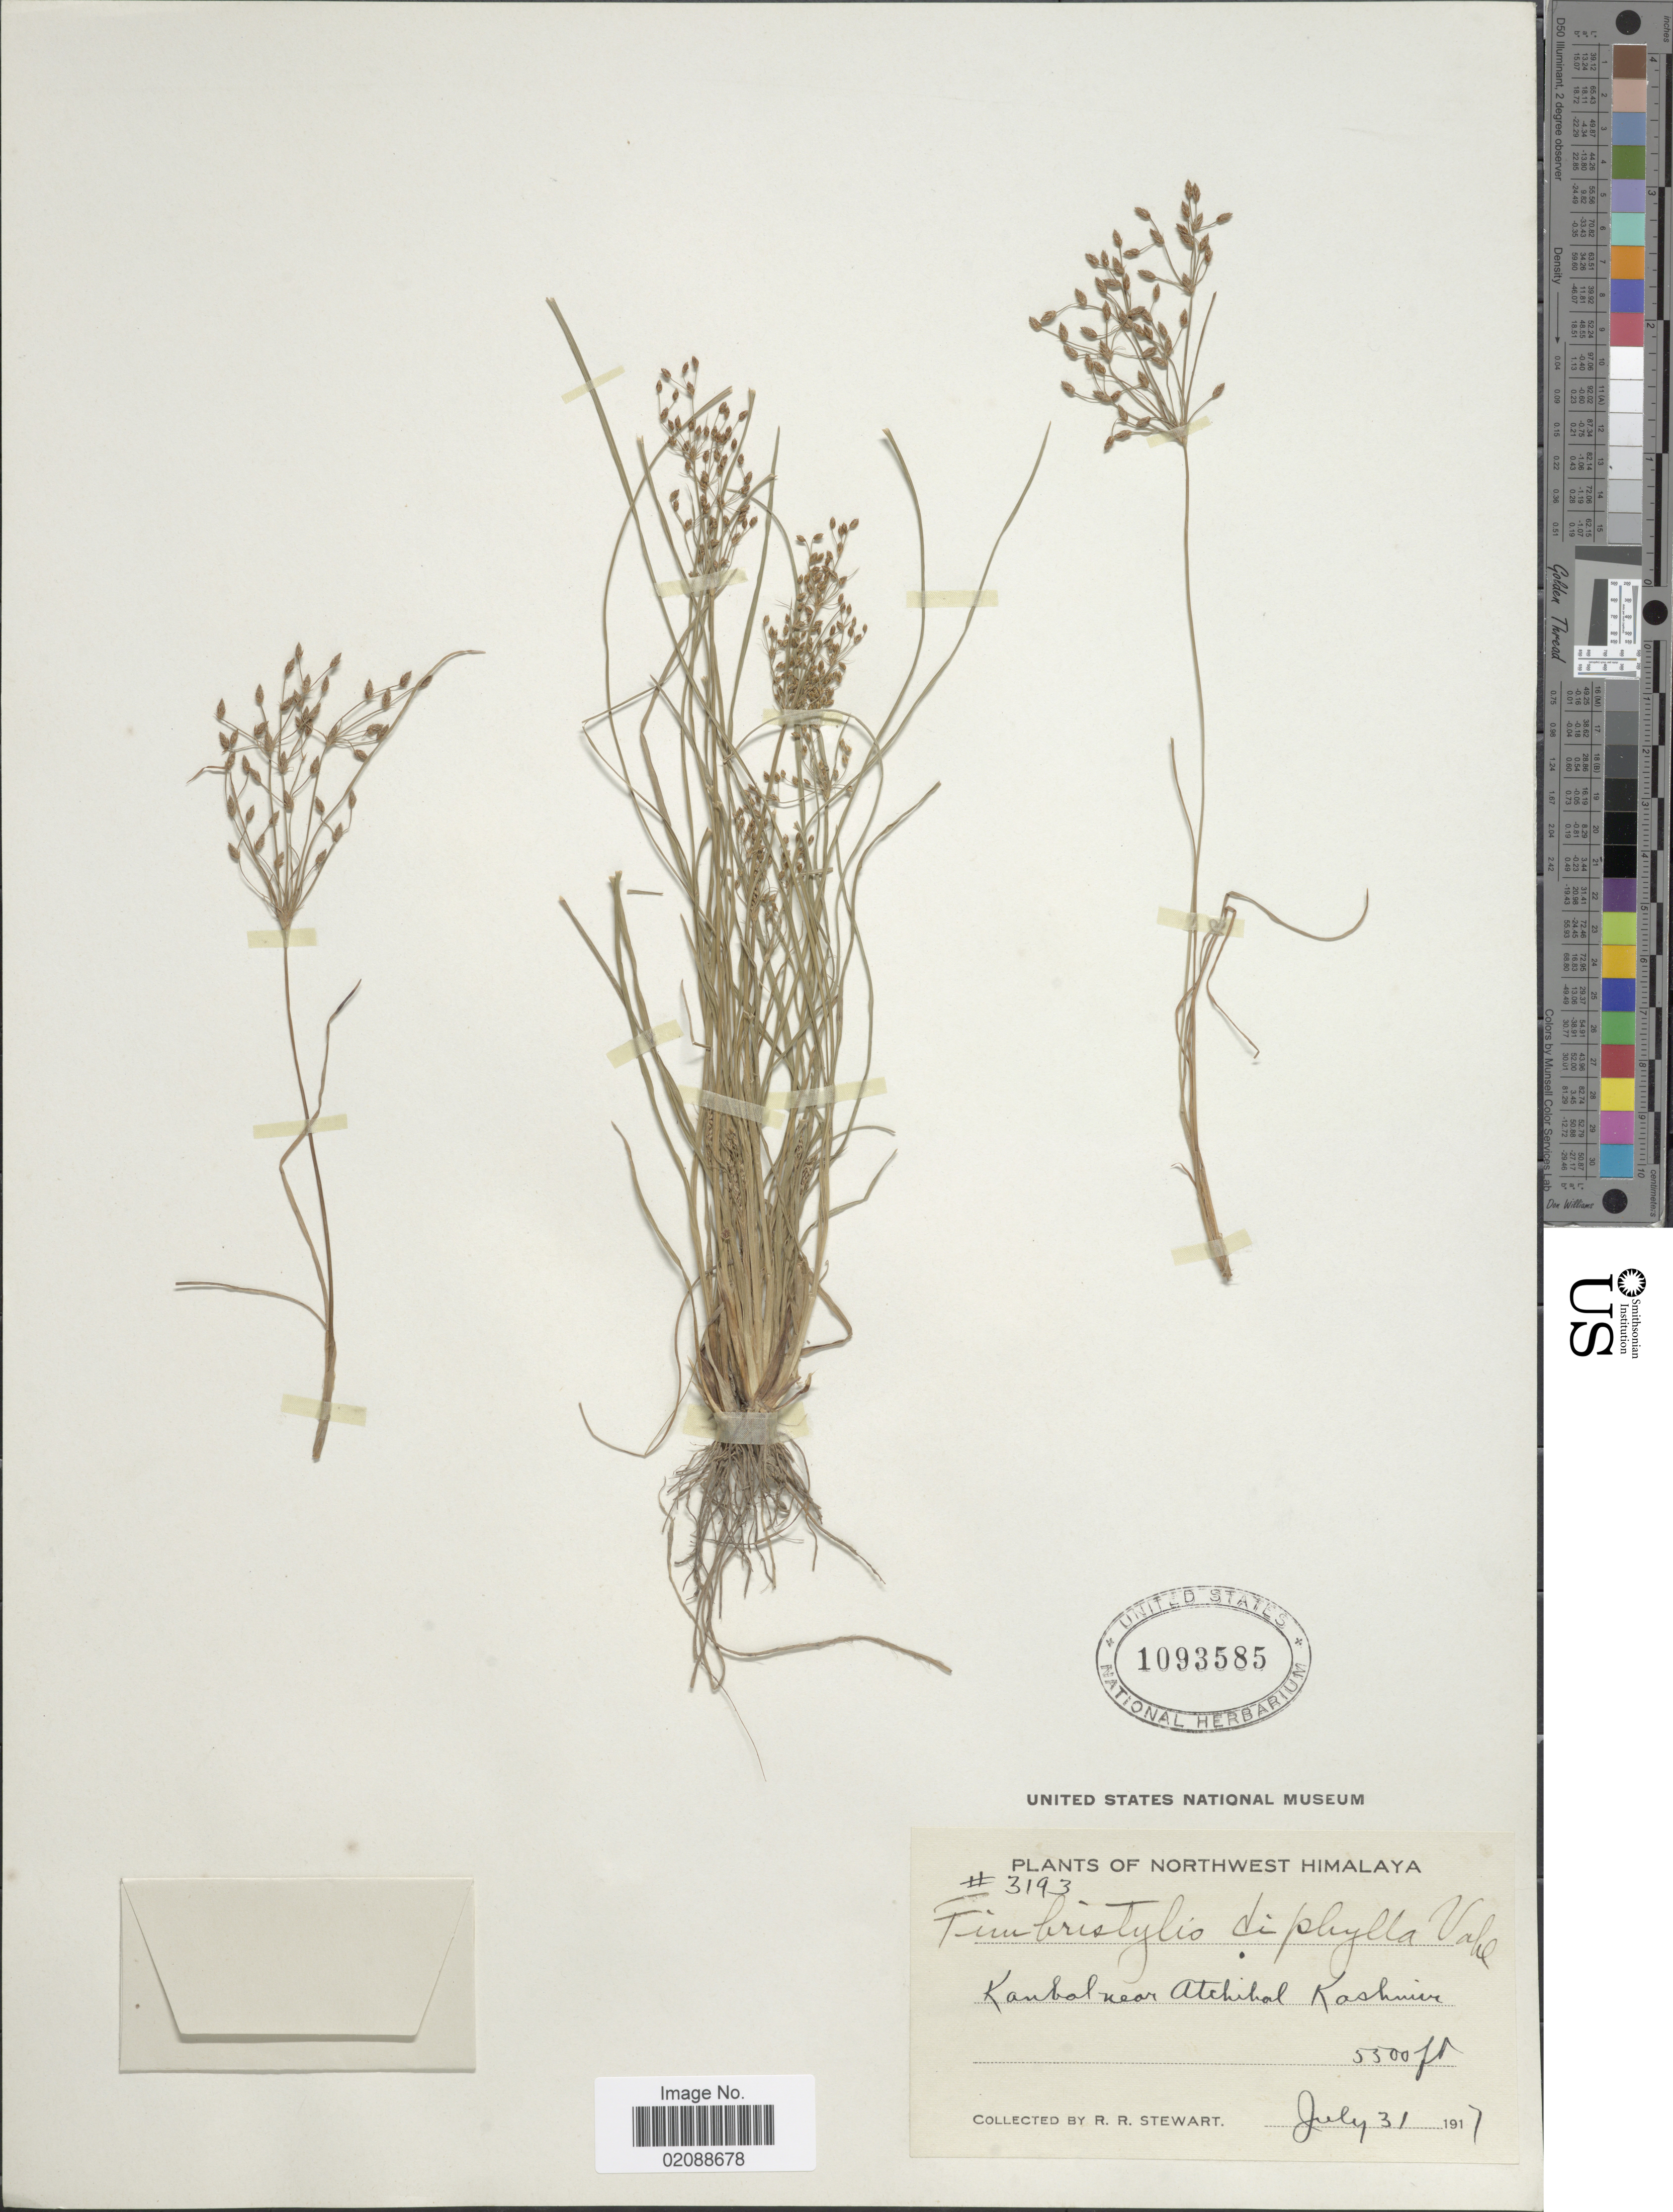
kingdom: Plantae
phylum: Tracheophyta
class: Liliopsida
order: Poales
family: Cyperaceae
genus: Fimbristylis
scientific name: Fimbristylis annua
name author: (All.) Roem. & Schult.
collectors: R. Stewart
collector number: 3193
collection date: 1917-07-31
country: India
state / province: Jammu and Kashmir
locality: Kanbal near Atchibal, Kashmir.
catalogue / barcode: US 1093585